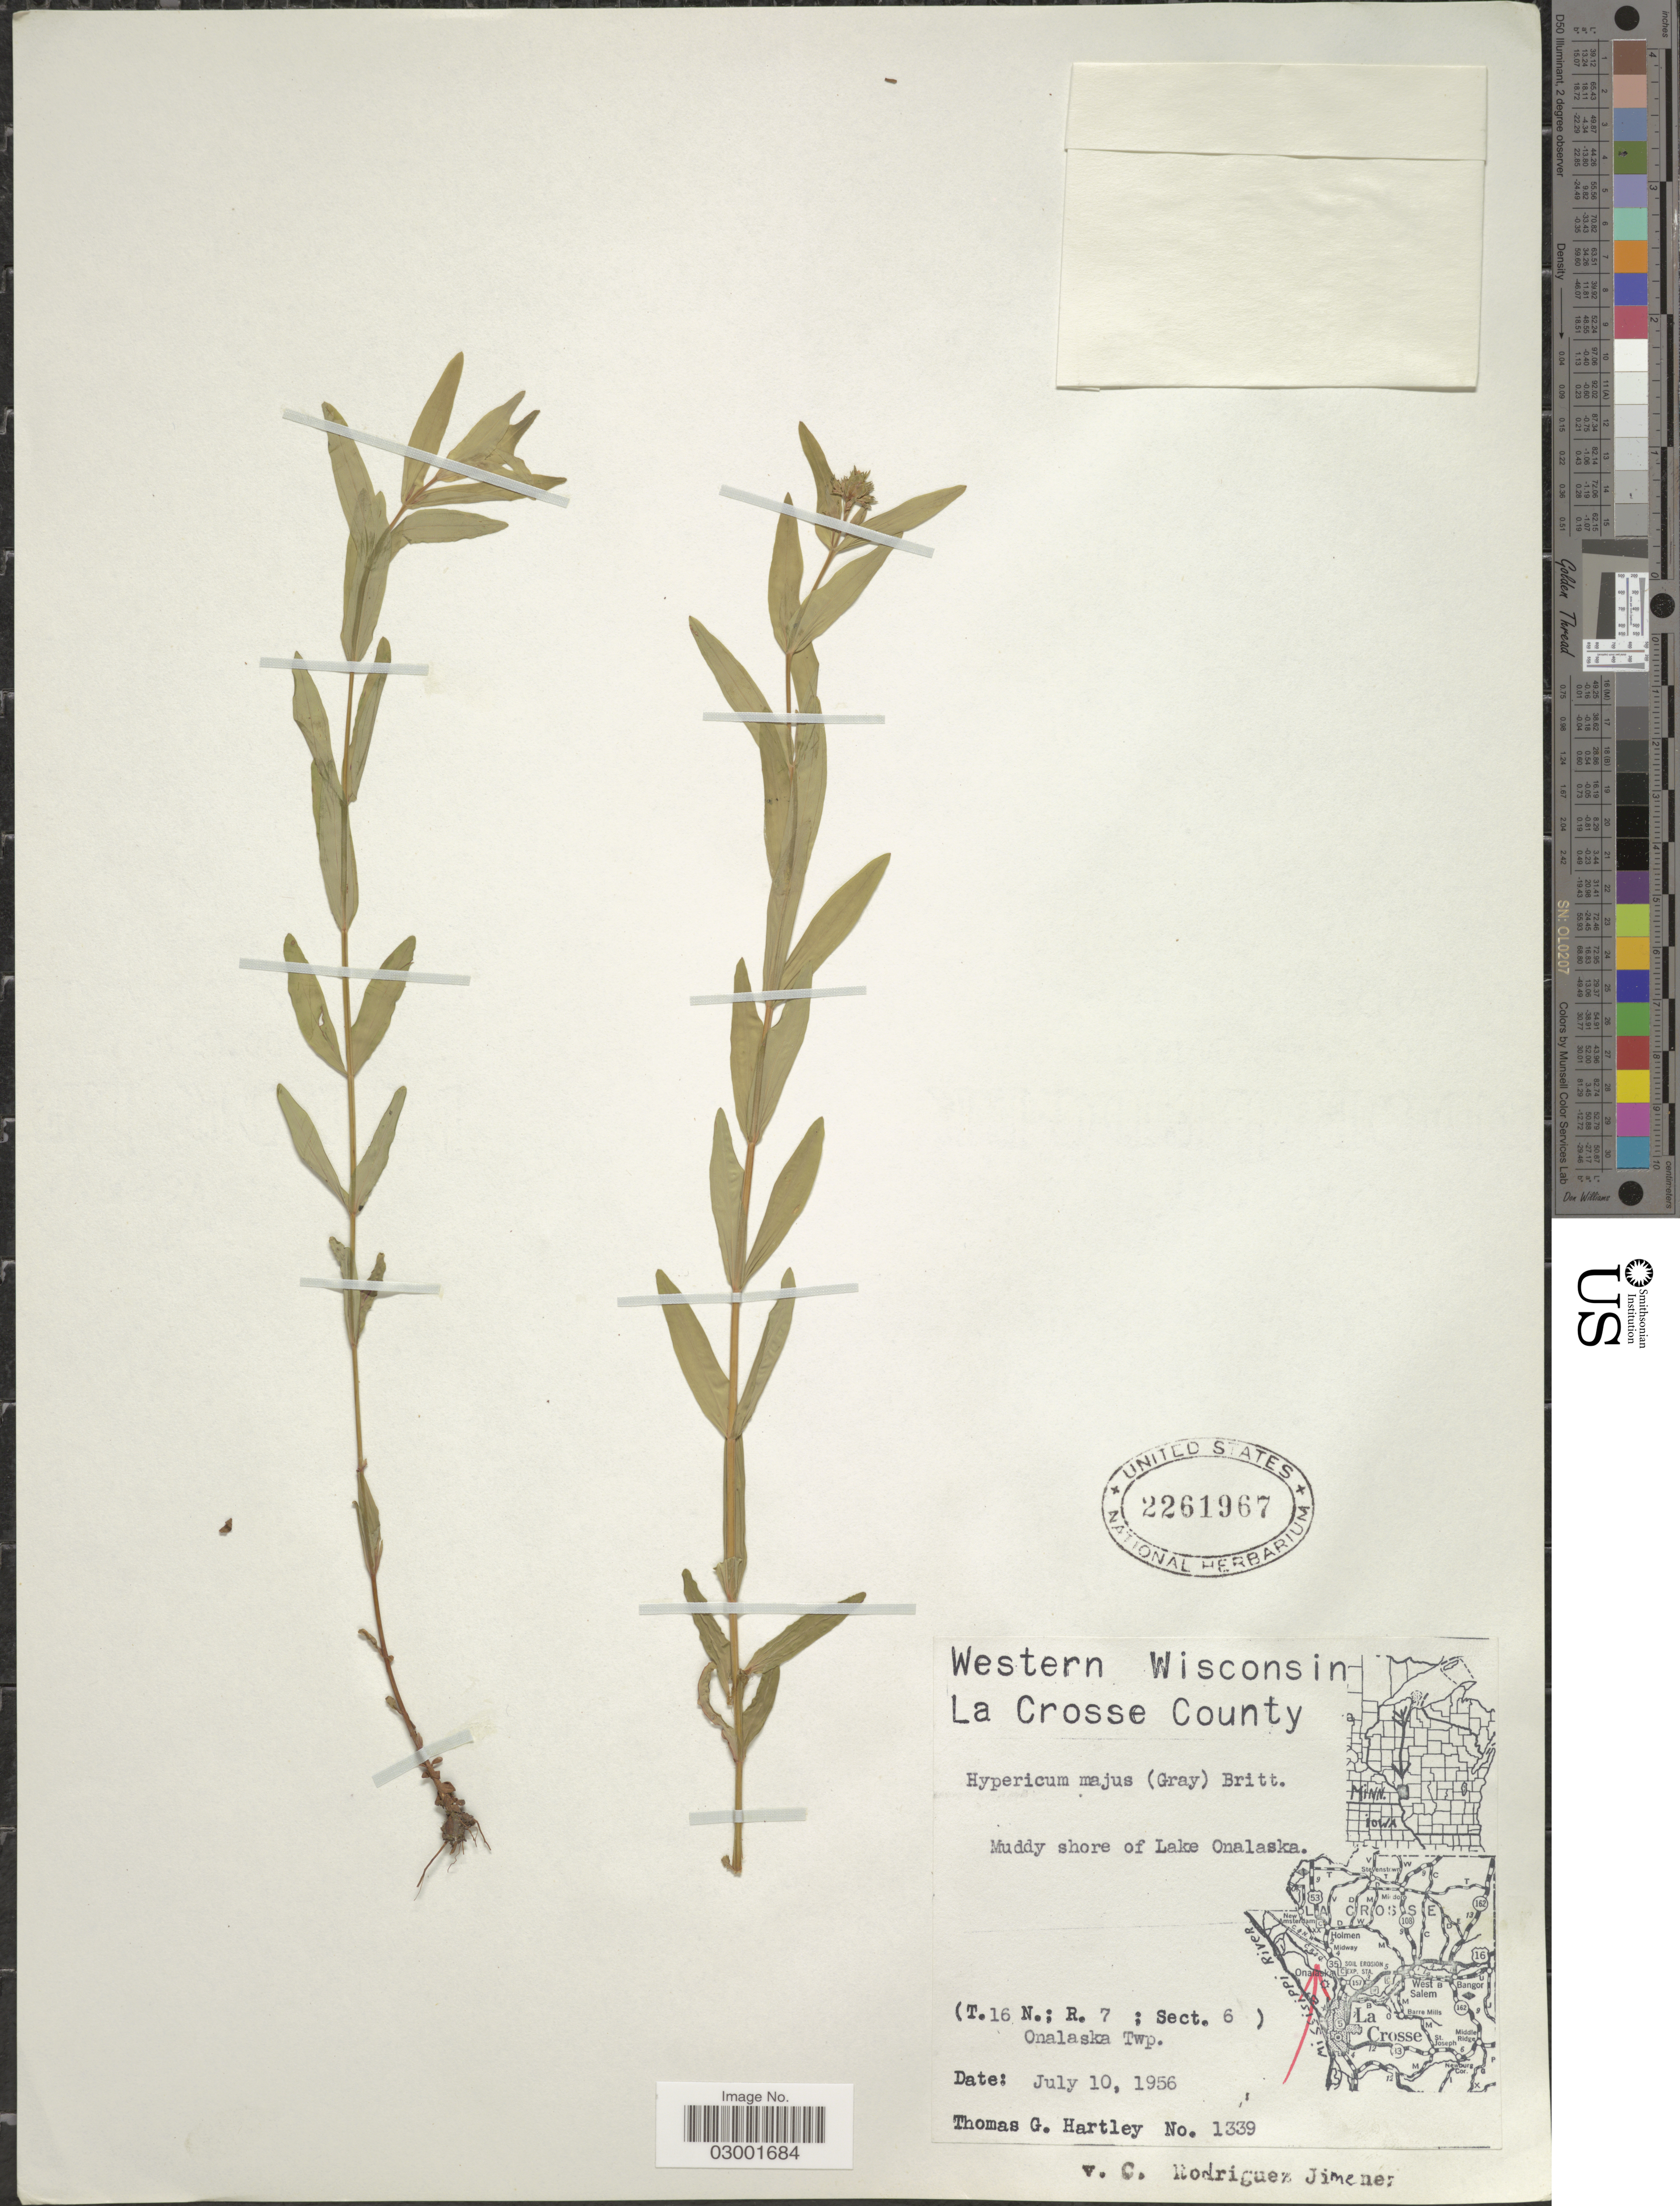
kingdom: Plantae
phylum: Tracheophyta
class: Magnoliopsida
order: Malpighiales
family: Hypericaceae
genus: Hypericum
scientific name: Hypericum majus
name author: (A. Gray) Britton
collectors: T. G. Hartley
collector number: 1339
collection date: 1956-07-10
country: United States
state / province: Wisconsin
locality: Western Wisconsin. La Crosse County. Muddy shore of Lake Onalaska. (T. 16 N.; R. 7: Sect. 6). Onalaska Twp.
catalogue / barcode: US 2261967